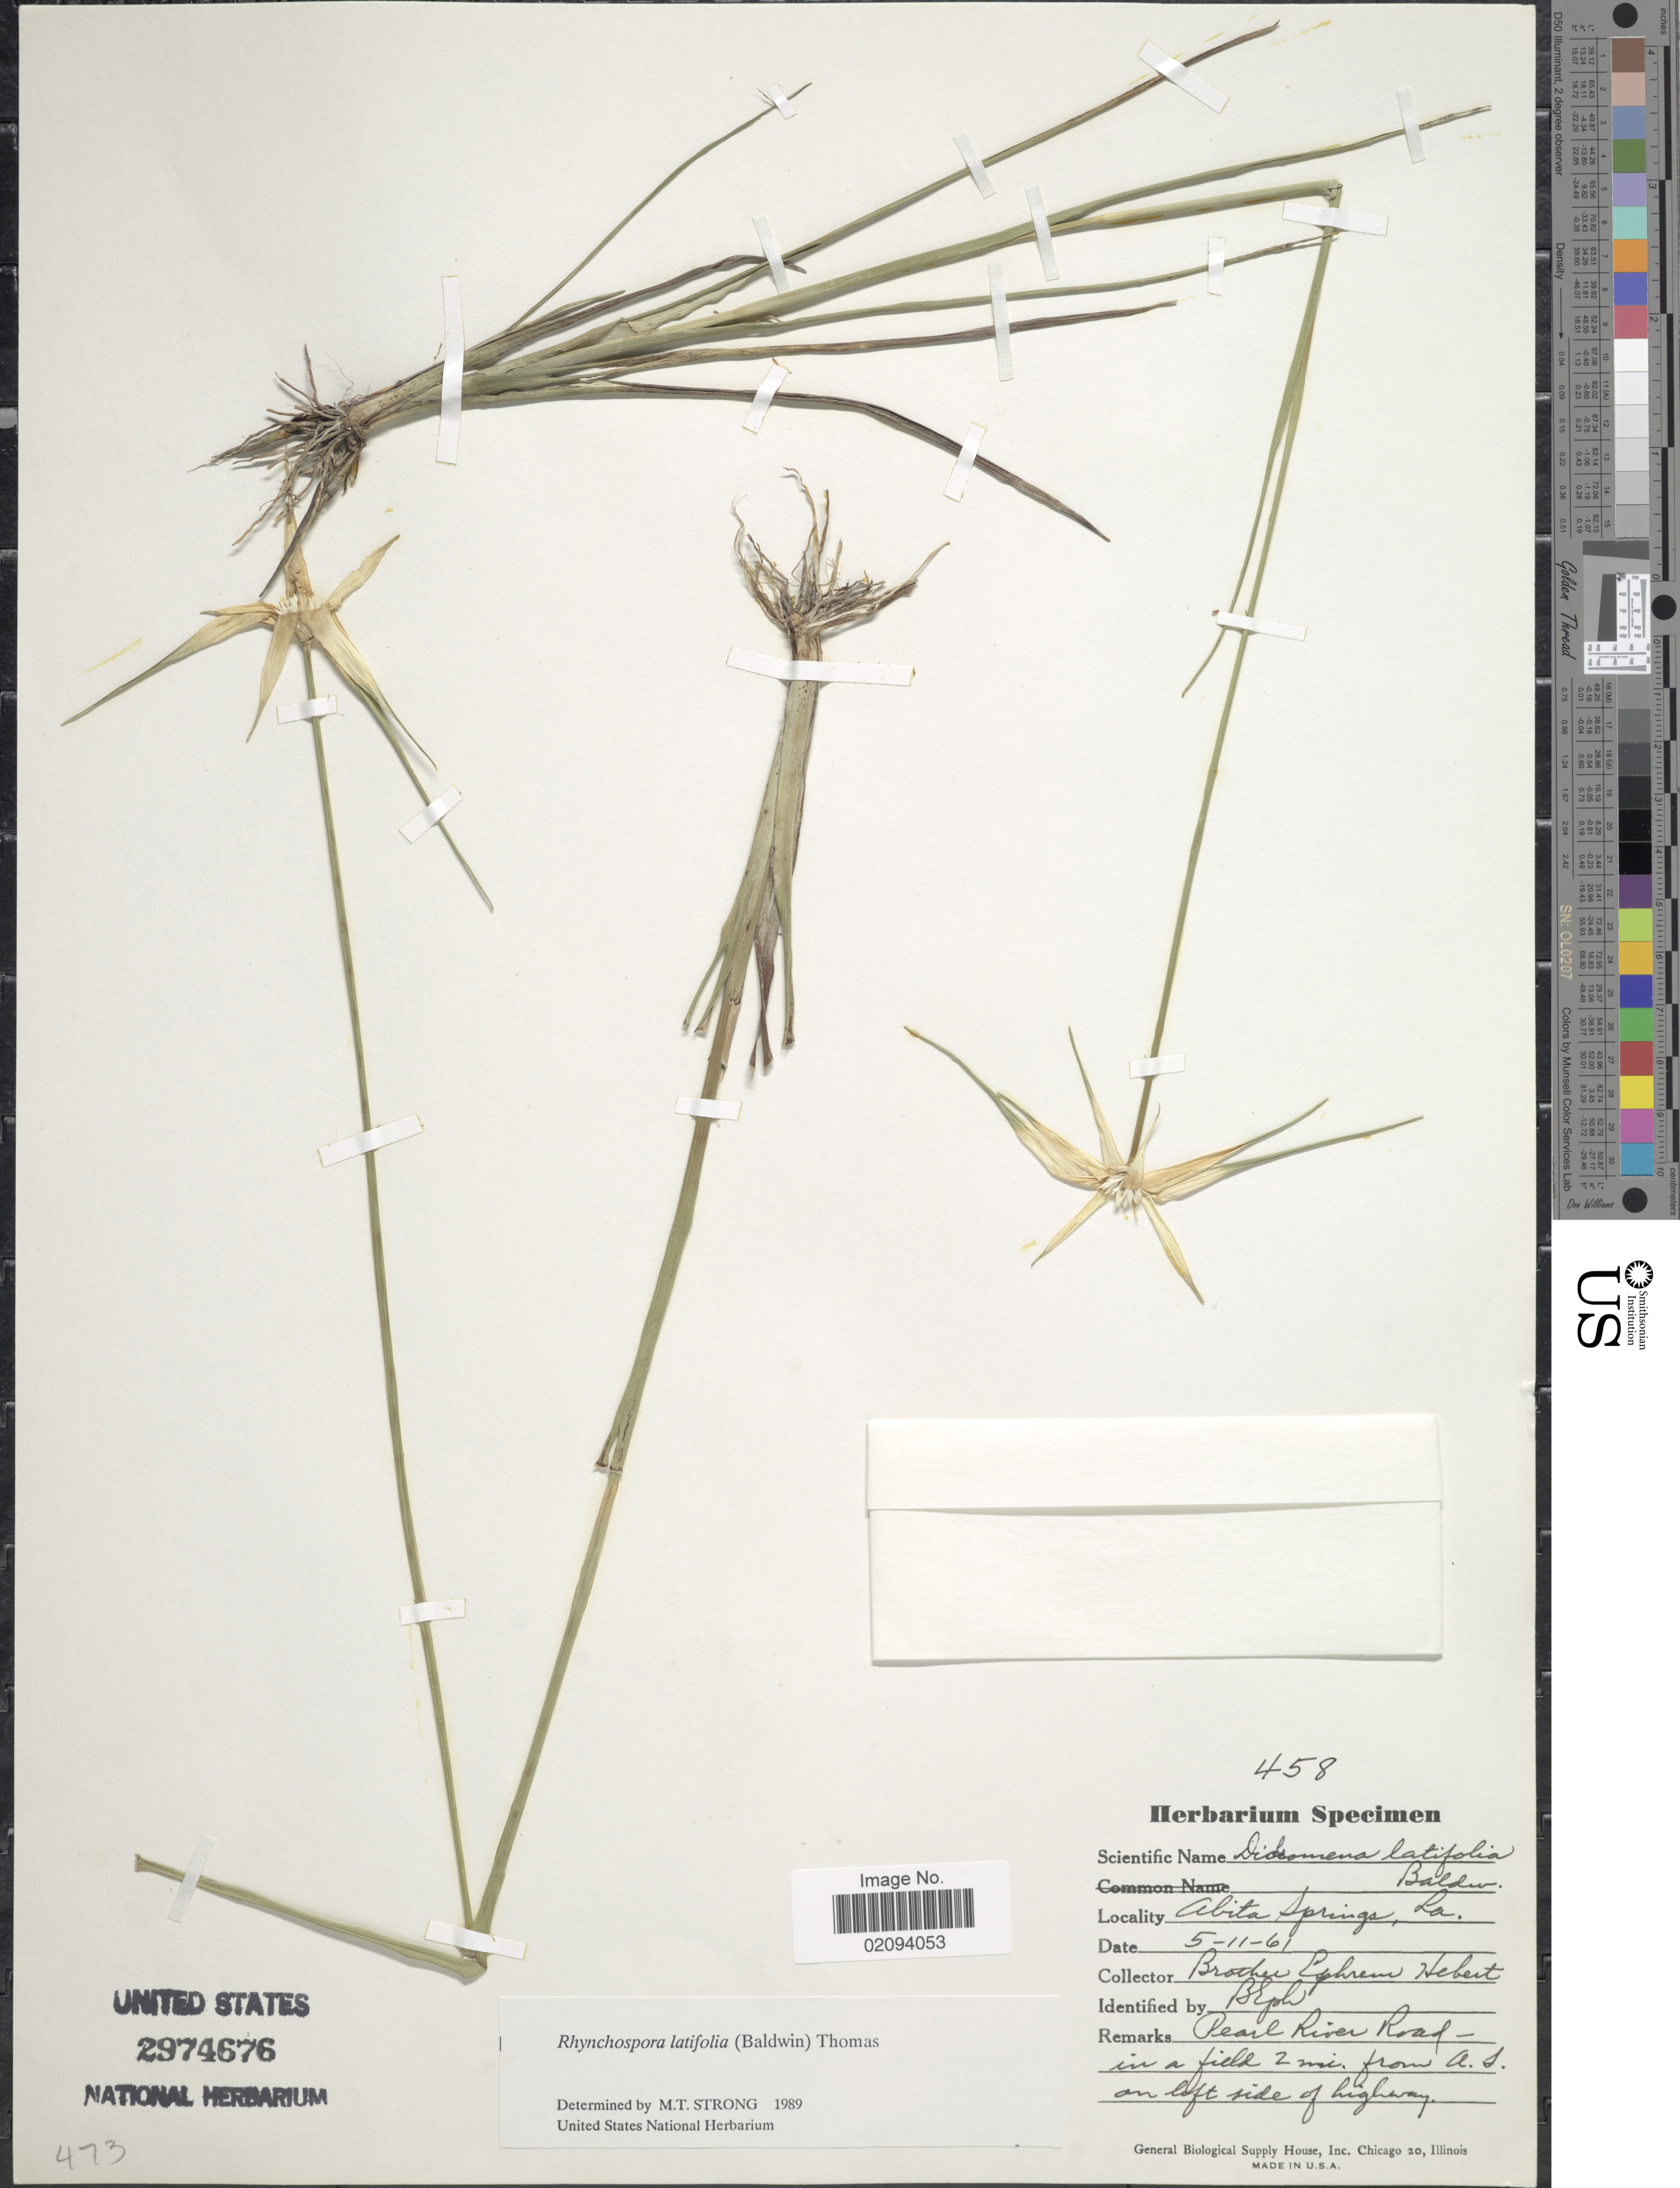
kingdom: Plantae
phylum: Tracheophyta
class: Liliopsida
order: Poales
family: Cyperaceae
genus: Rhynchospora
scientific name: Rhynchospora latifolia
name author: (Baldwin ex Elliott) W.W. Thomas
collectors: E. Hebert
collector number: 458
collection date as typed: Transcribed d/m/y: 11/5/61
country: United States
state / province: Louisiana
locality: Abita Springs. Pearl River Road, in a file 2 mi. from A. I. on left side of highway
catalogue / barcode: US 2974676